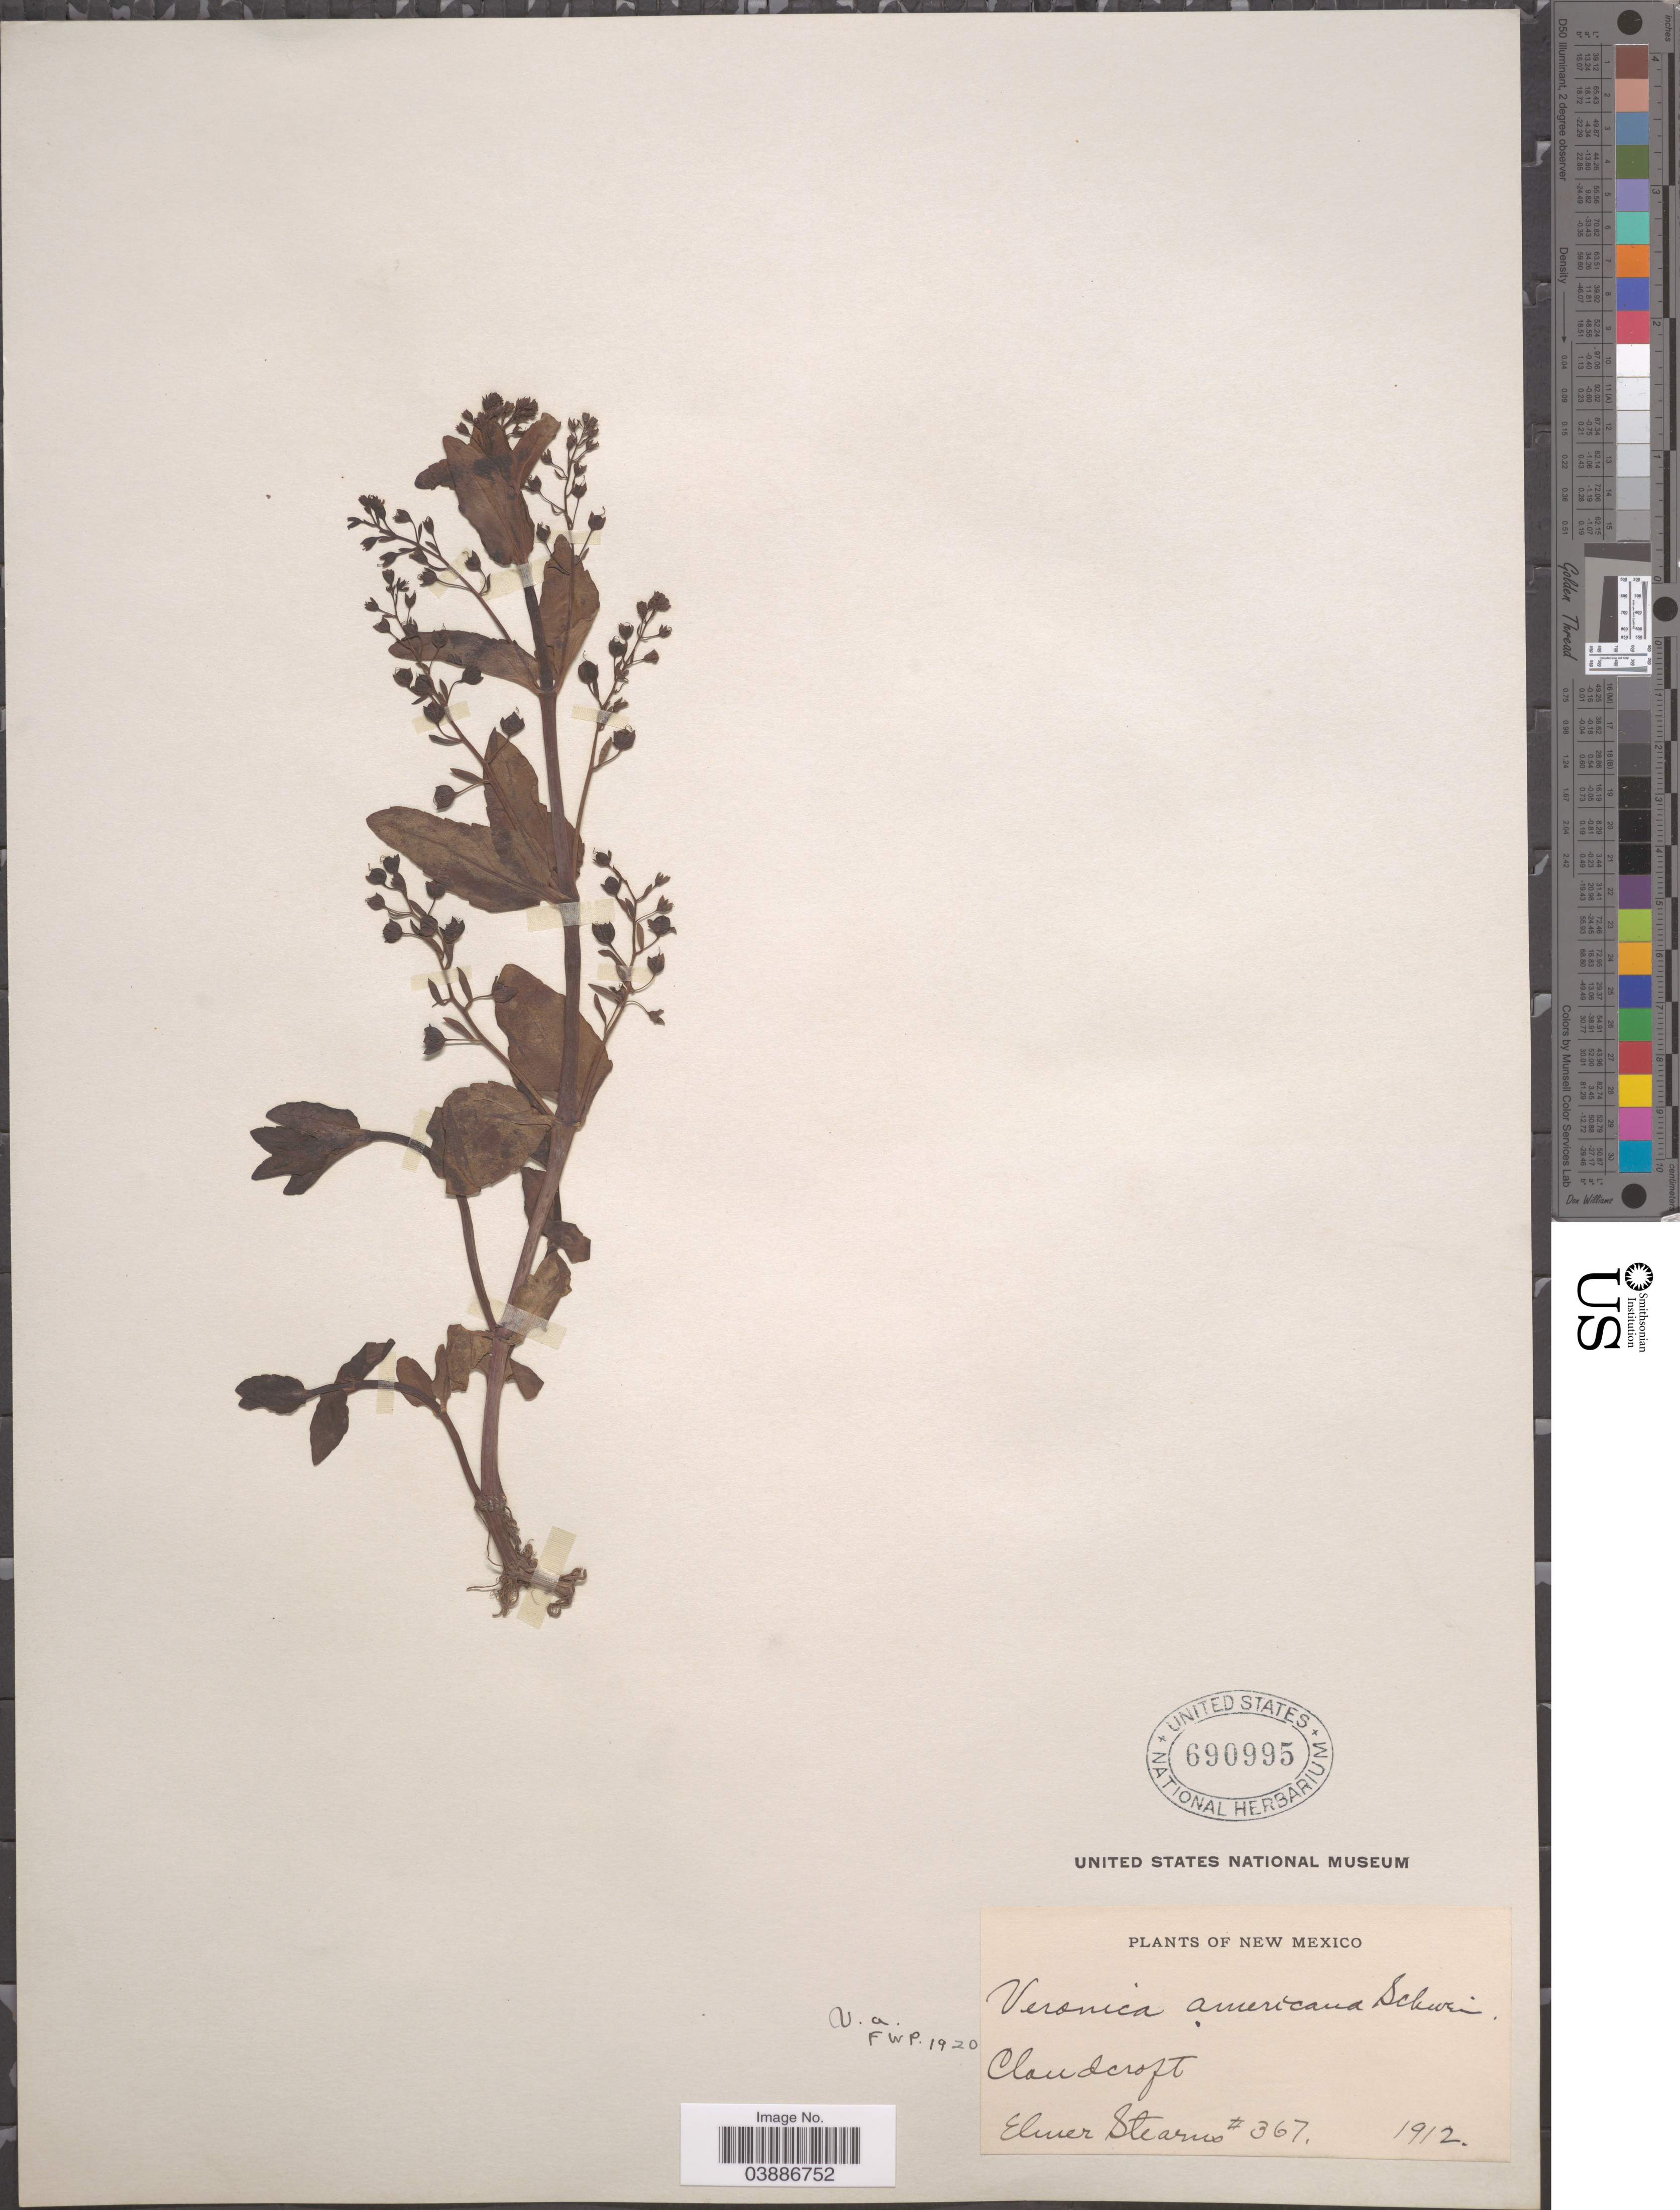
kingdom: Plantae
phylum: Tracheophyta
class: Magnoliopsida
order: Lamiales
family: Plantaginaceae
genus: Veronica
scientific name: Veronica americana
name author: Schwein. ex Benth.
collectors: E. Stearns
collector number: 367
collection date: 1912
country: United States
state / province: New Mexico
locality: Cloudcroft.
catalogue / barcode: US 690995